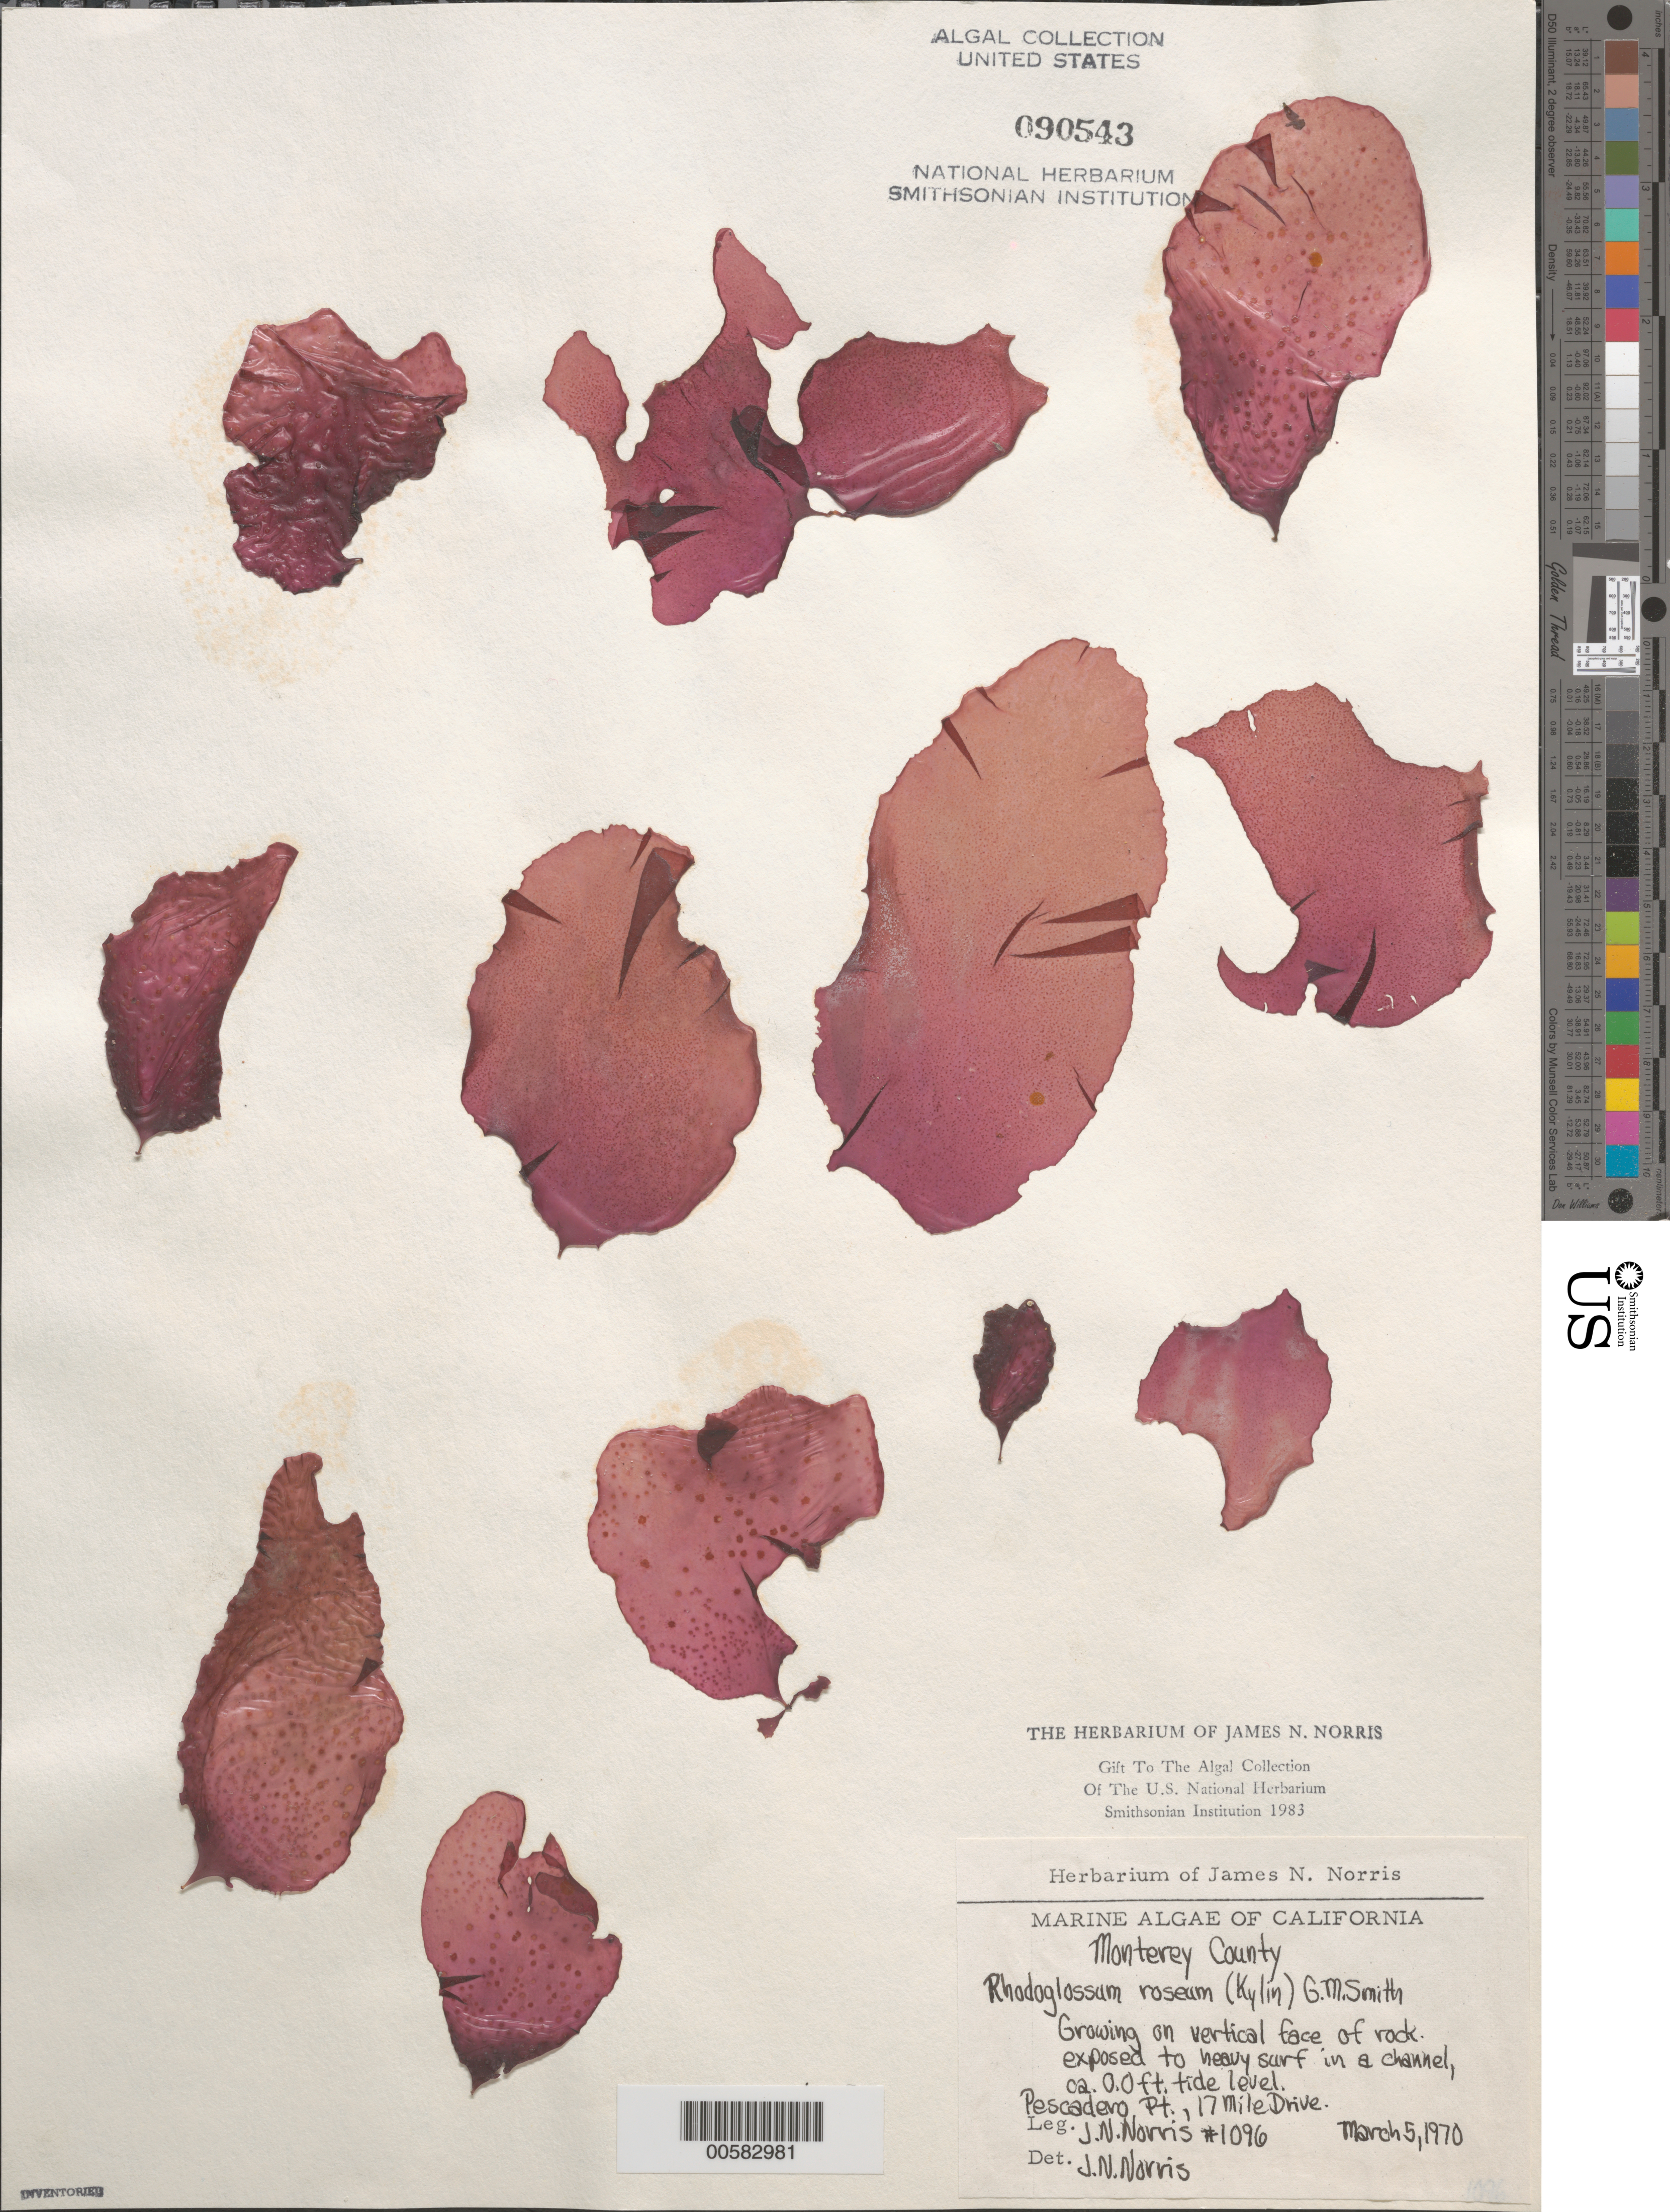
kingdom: Plantae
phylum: Rhodophyta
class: Florideophyceae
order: Gigartinales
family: Gigartinaceae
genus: Mazzaella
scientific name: Mazzaella rosea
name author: (Kylin) Fredericq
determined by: Algae name updating Project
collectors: J. N. Norris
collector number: JN-1096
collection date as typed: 05 Mar 1970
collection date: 1970-03-05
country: United States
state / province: California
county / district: Monterey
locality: Pescadero Point, 17-Mile Drive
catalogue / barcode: US 90543